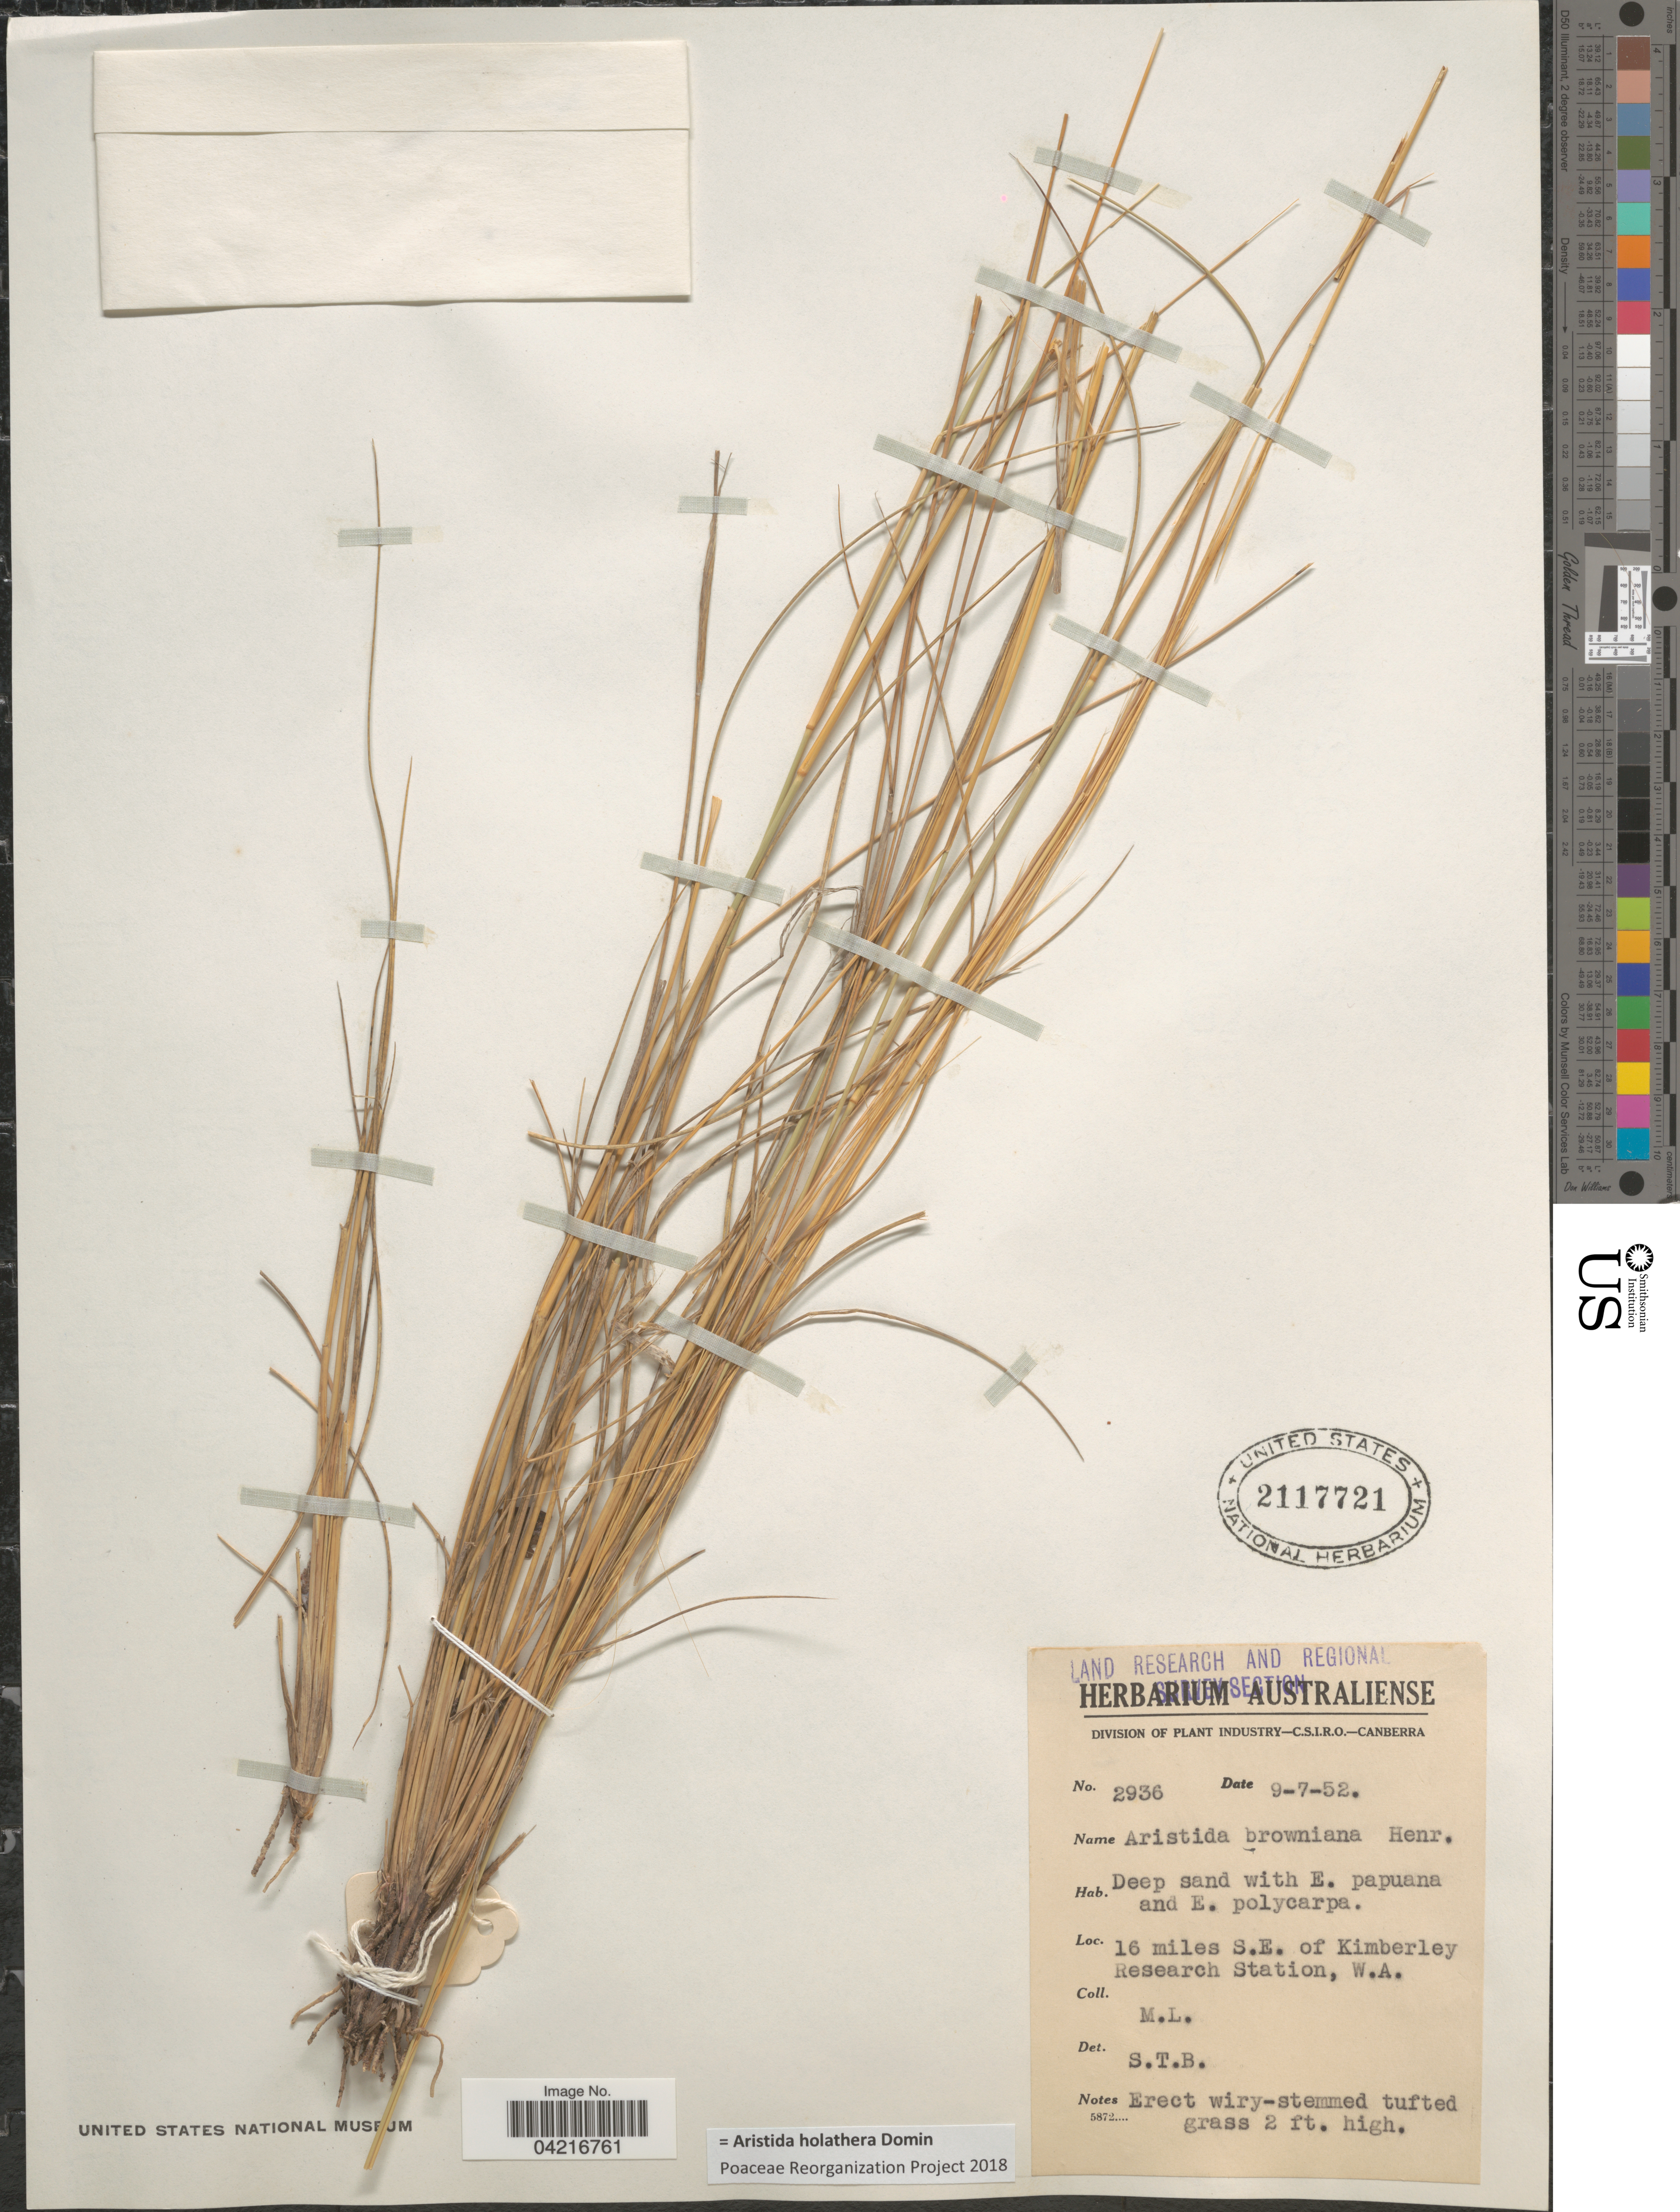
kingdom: Plantae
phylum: Tracheophyta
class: Liliopsida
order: Poales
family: Poaceae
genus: Aristida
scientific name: Aristida holathera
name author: Domin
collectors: M. L.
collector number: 2936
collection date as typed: Transcribed d/m/y: 9/7/52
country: Australia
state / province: Western Australia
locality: Land Research and Regional Survey Section. 16 miles S.E. of Kimberley Research Station.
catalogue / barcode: US 2117721